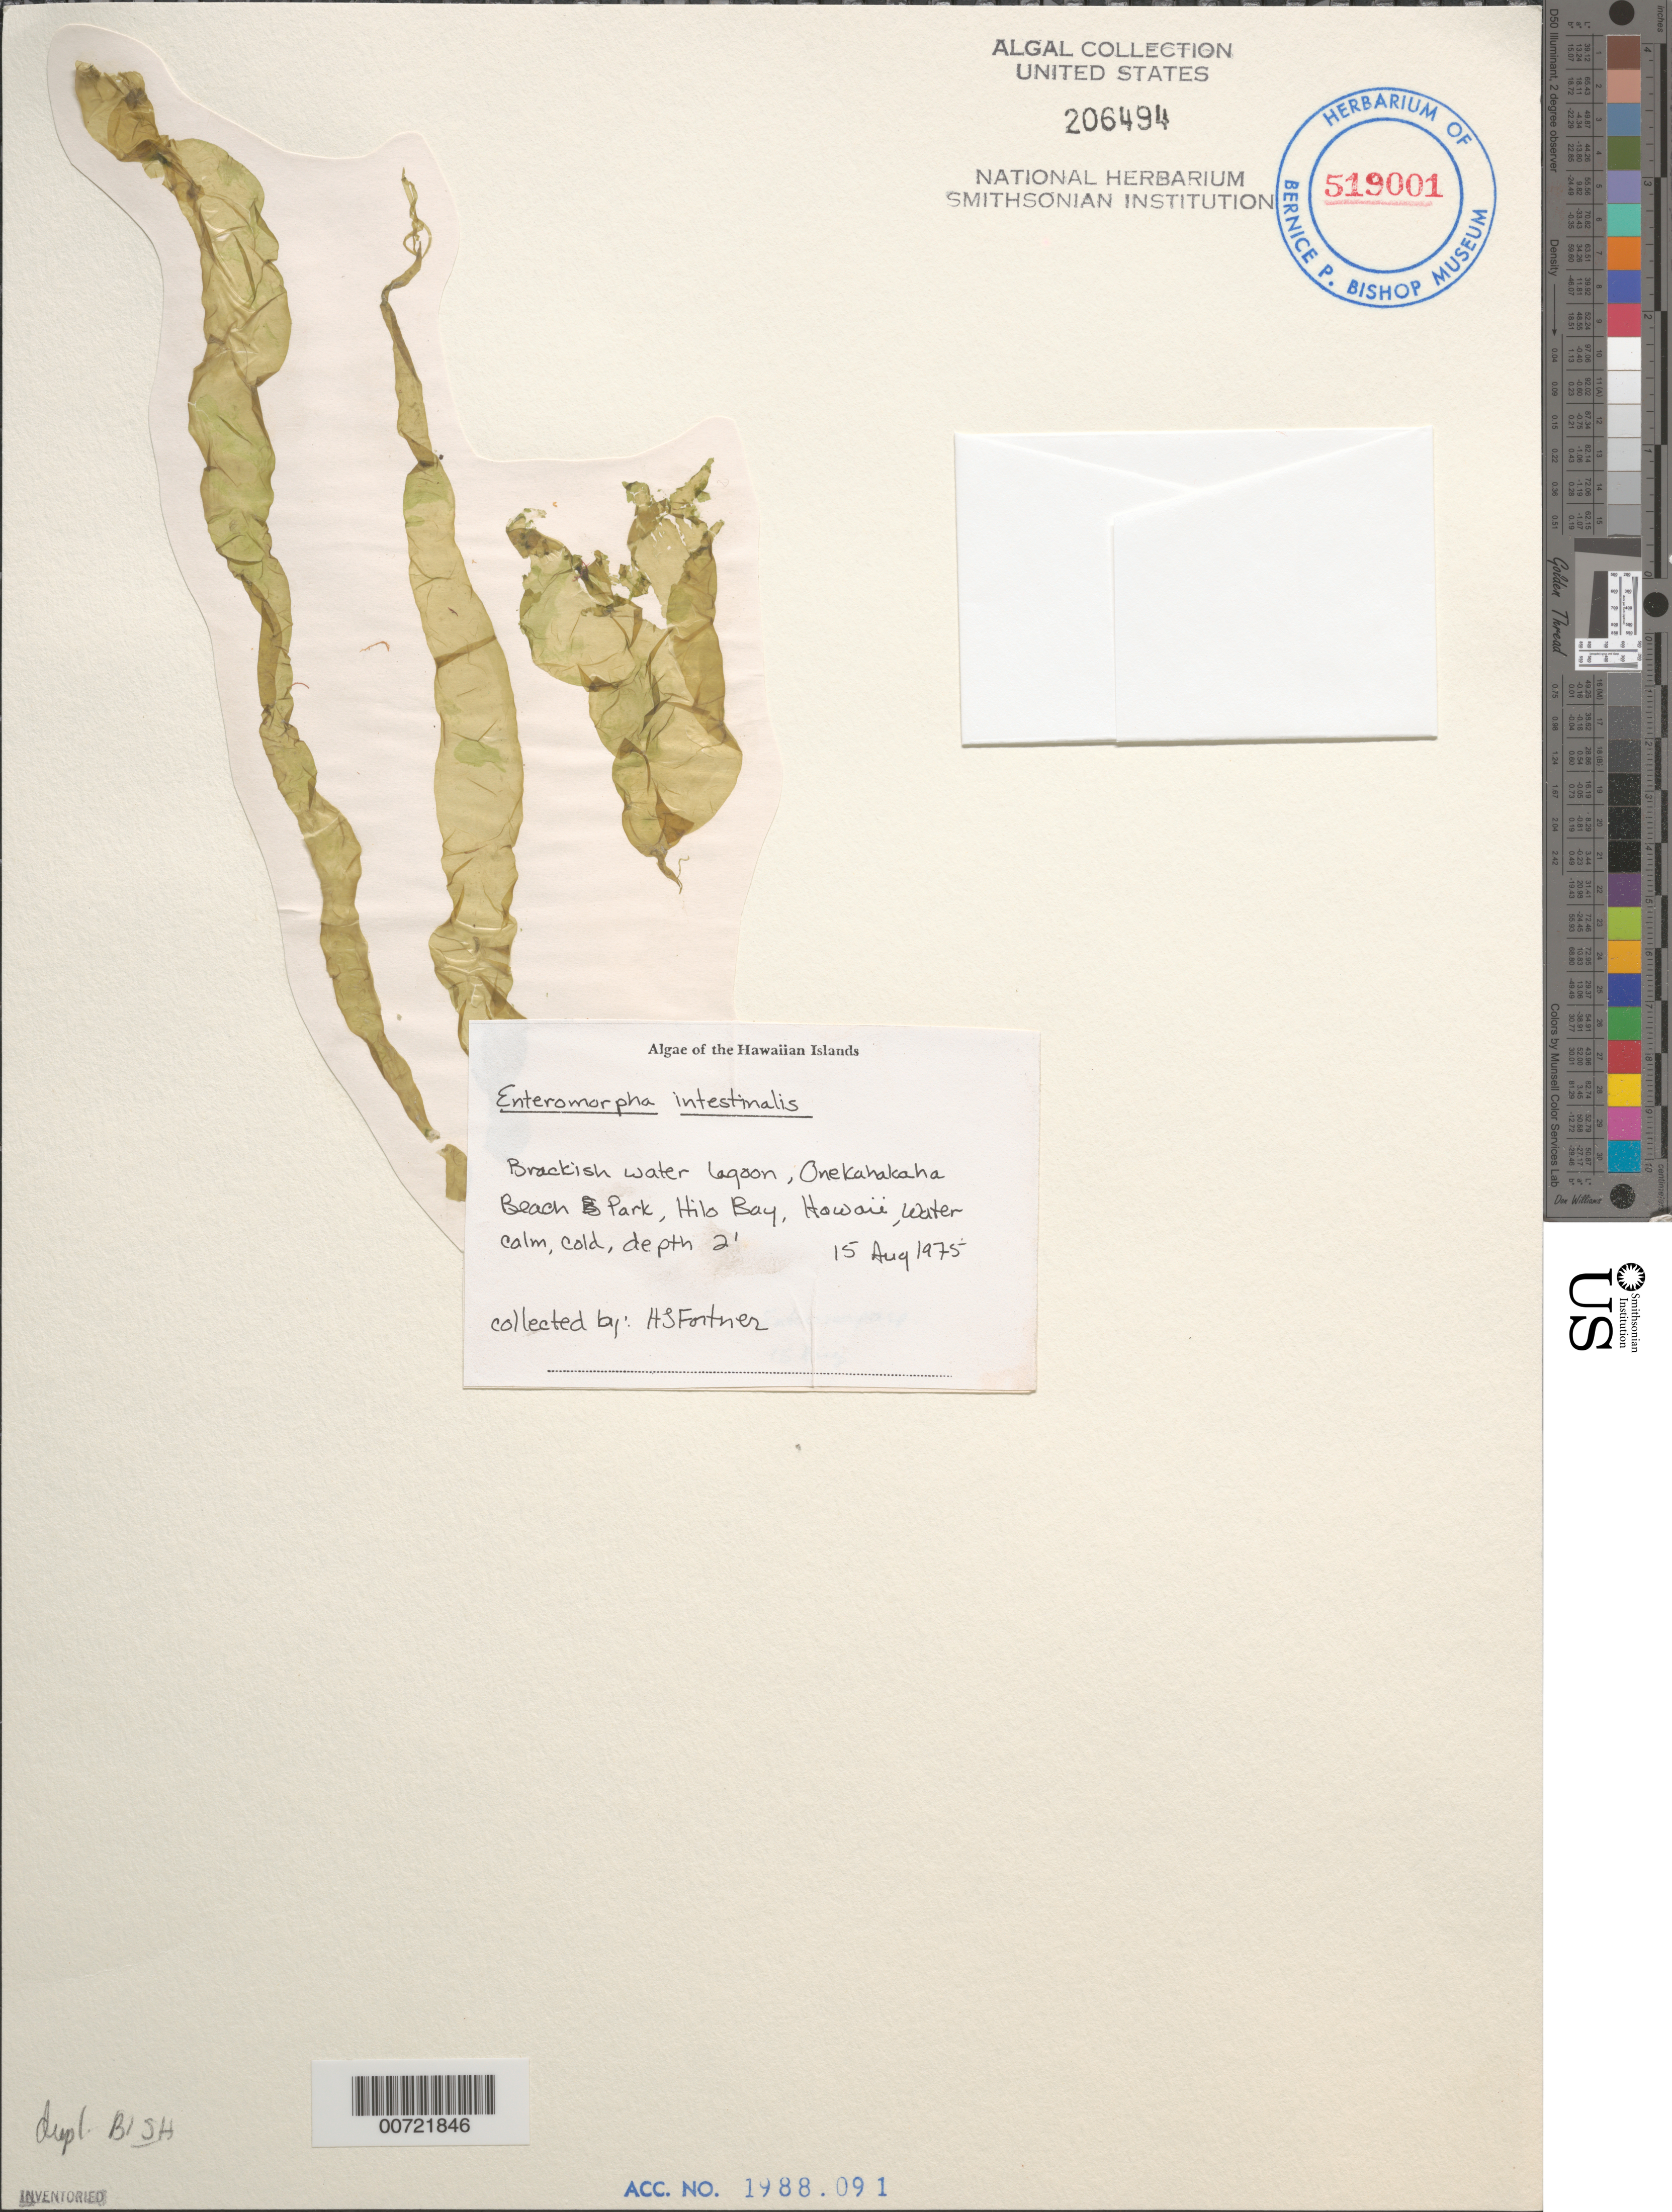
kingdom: Plantae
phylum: Chlorophyta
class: Ulvophyceae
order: Ulvales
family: Ulvaceae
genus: Ulva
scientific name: Ulva intestinalis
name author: L.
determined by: Algae name updating Project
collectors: H. Fortner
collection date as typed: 15 Aug 1975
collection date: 1975-08-15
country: United States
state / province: Hawaii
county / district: Hawaii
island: Hawaii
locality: Hilo Bay, Onekahakaha Beach Park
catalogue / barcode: US 206494